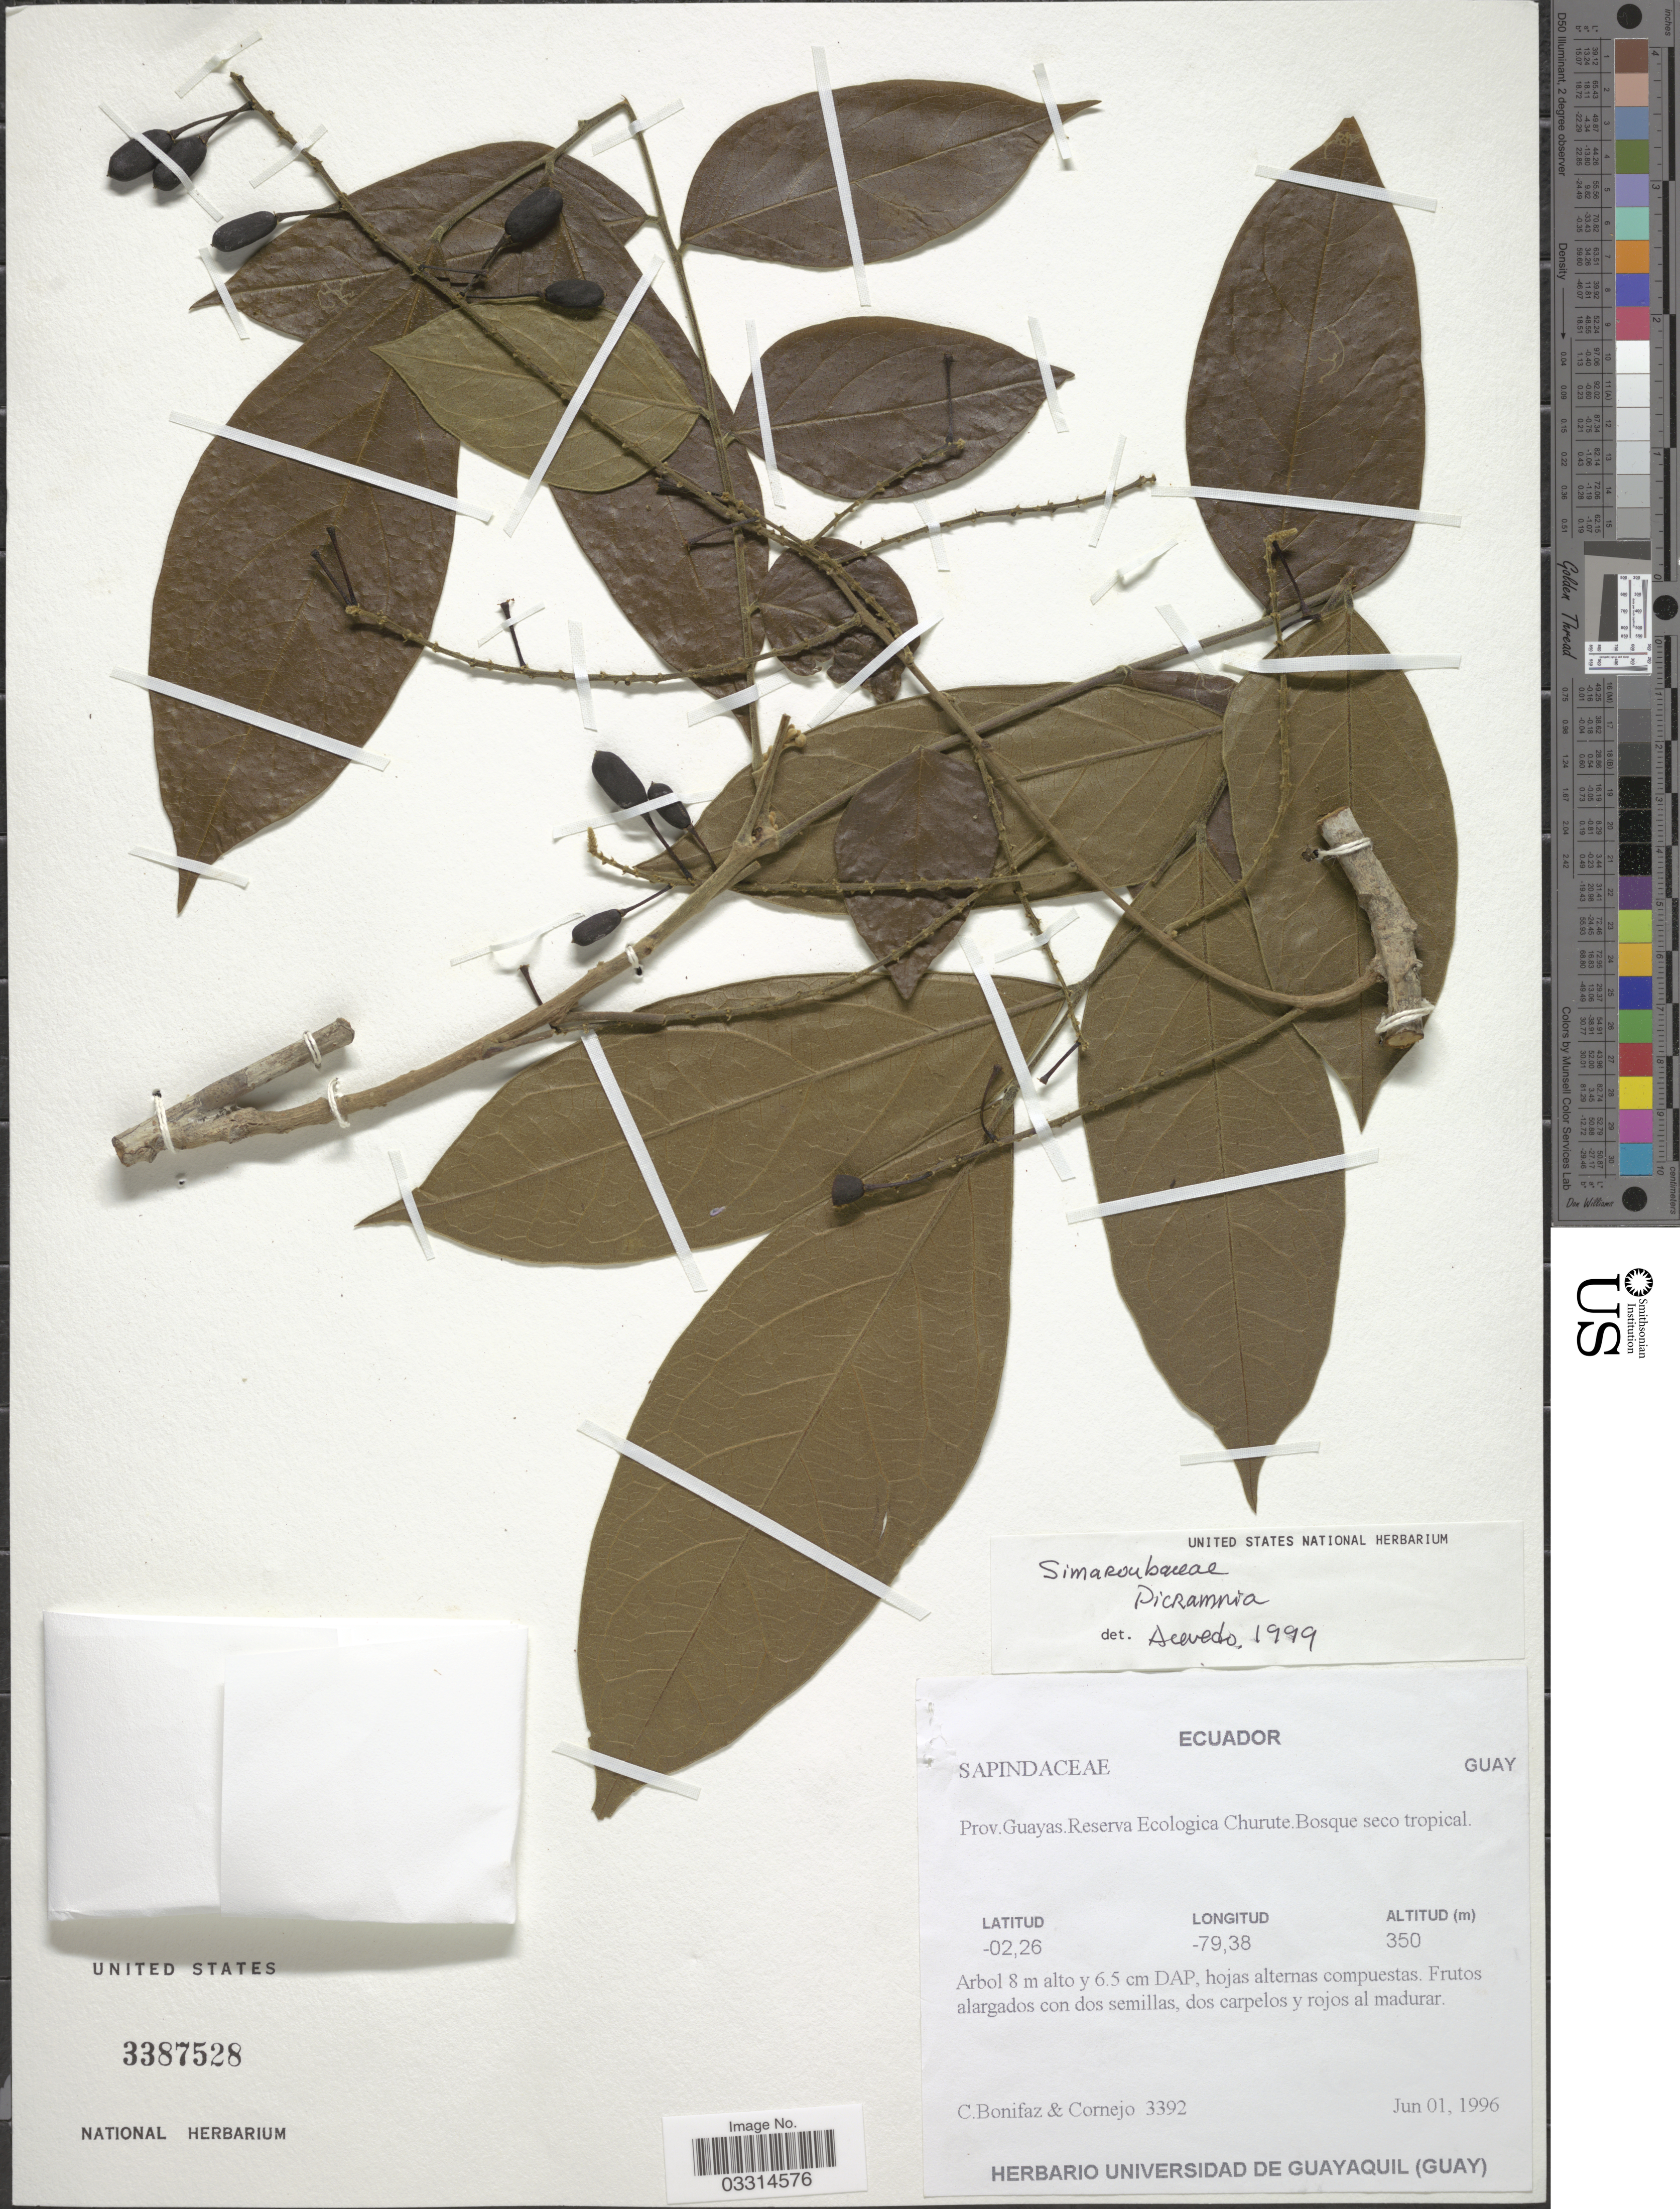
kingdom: Plantae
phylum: Tracheophyta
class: Magnoliopsida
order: Picramniales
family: Picramniaceae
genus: Picramnia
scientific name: Picramnia sp.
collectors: C. Bonifaz & Cornejo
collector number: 3392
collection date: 1996-06-01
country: Ecuador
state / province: Guayas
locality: Reserva Ecologica Churute. Bosque seco tropical.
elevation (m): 350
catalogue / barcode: US 3387528